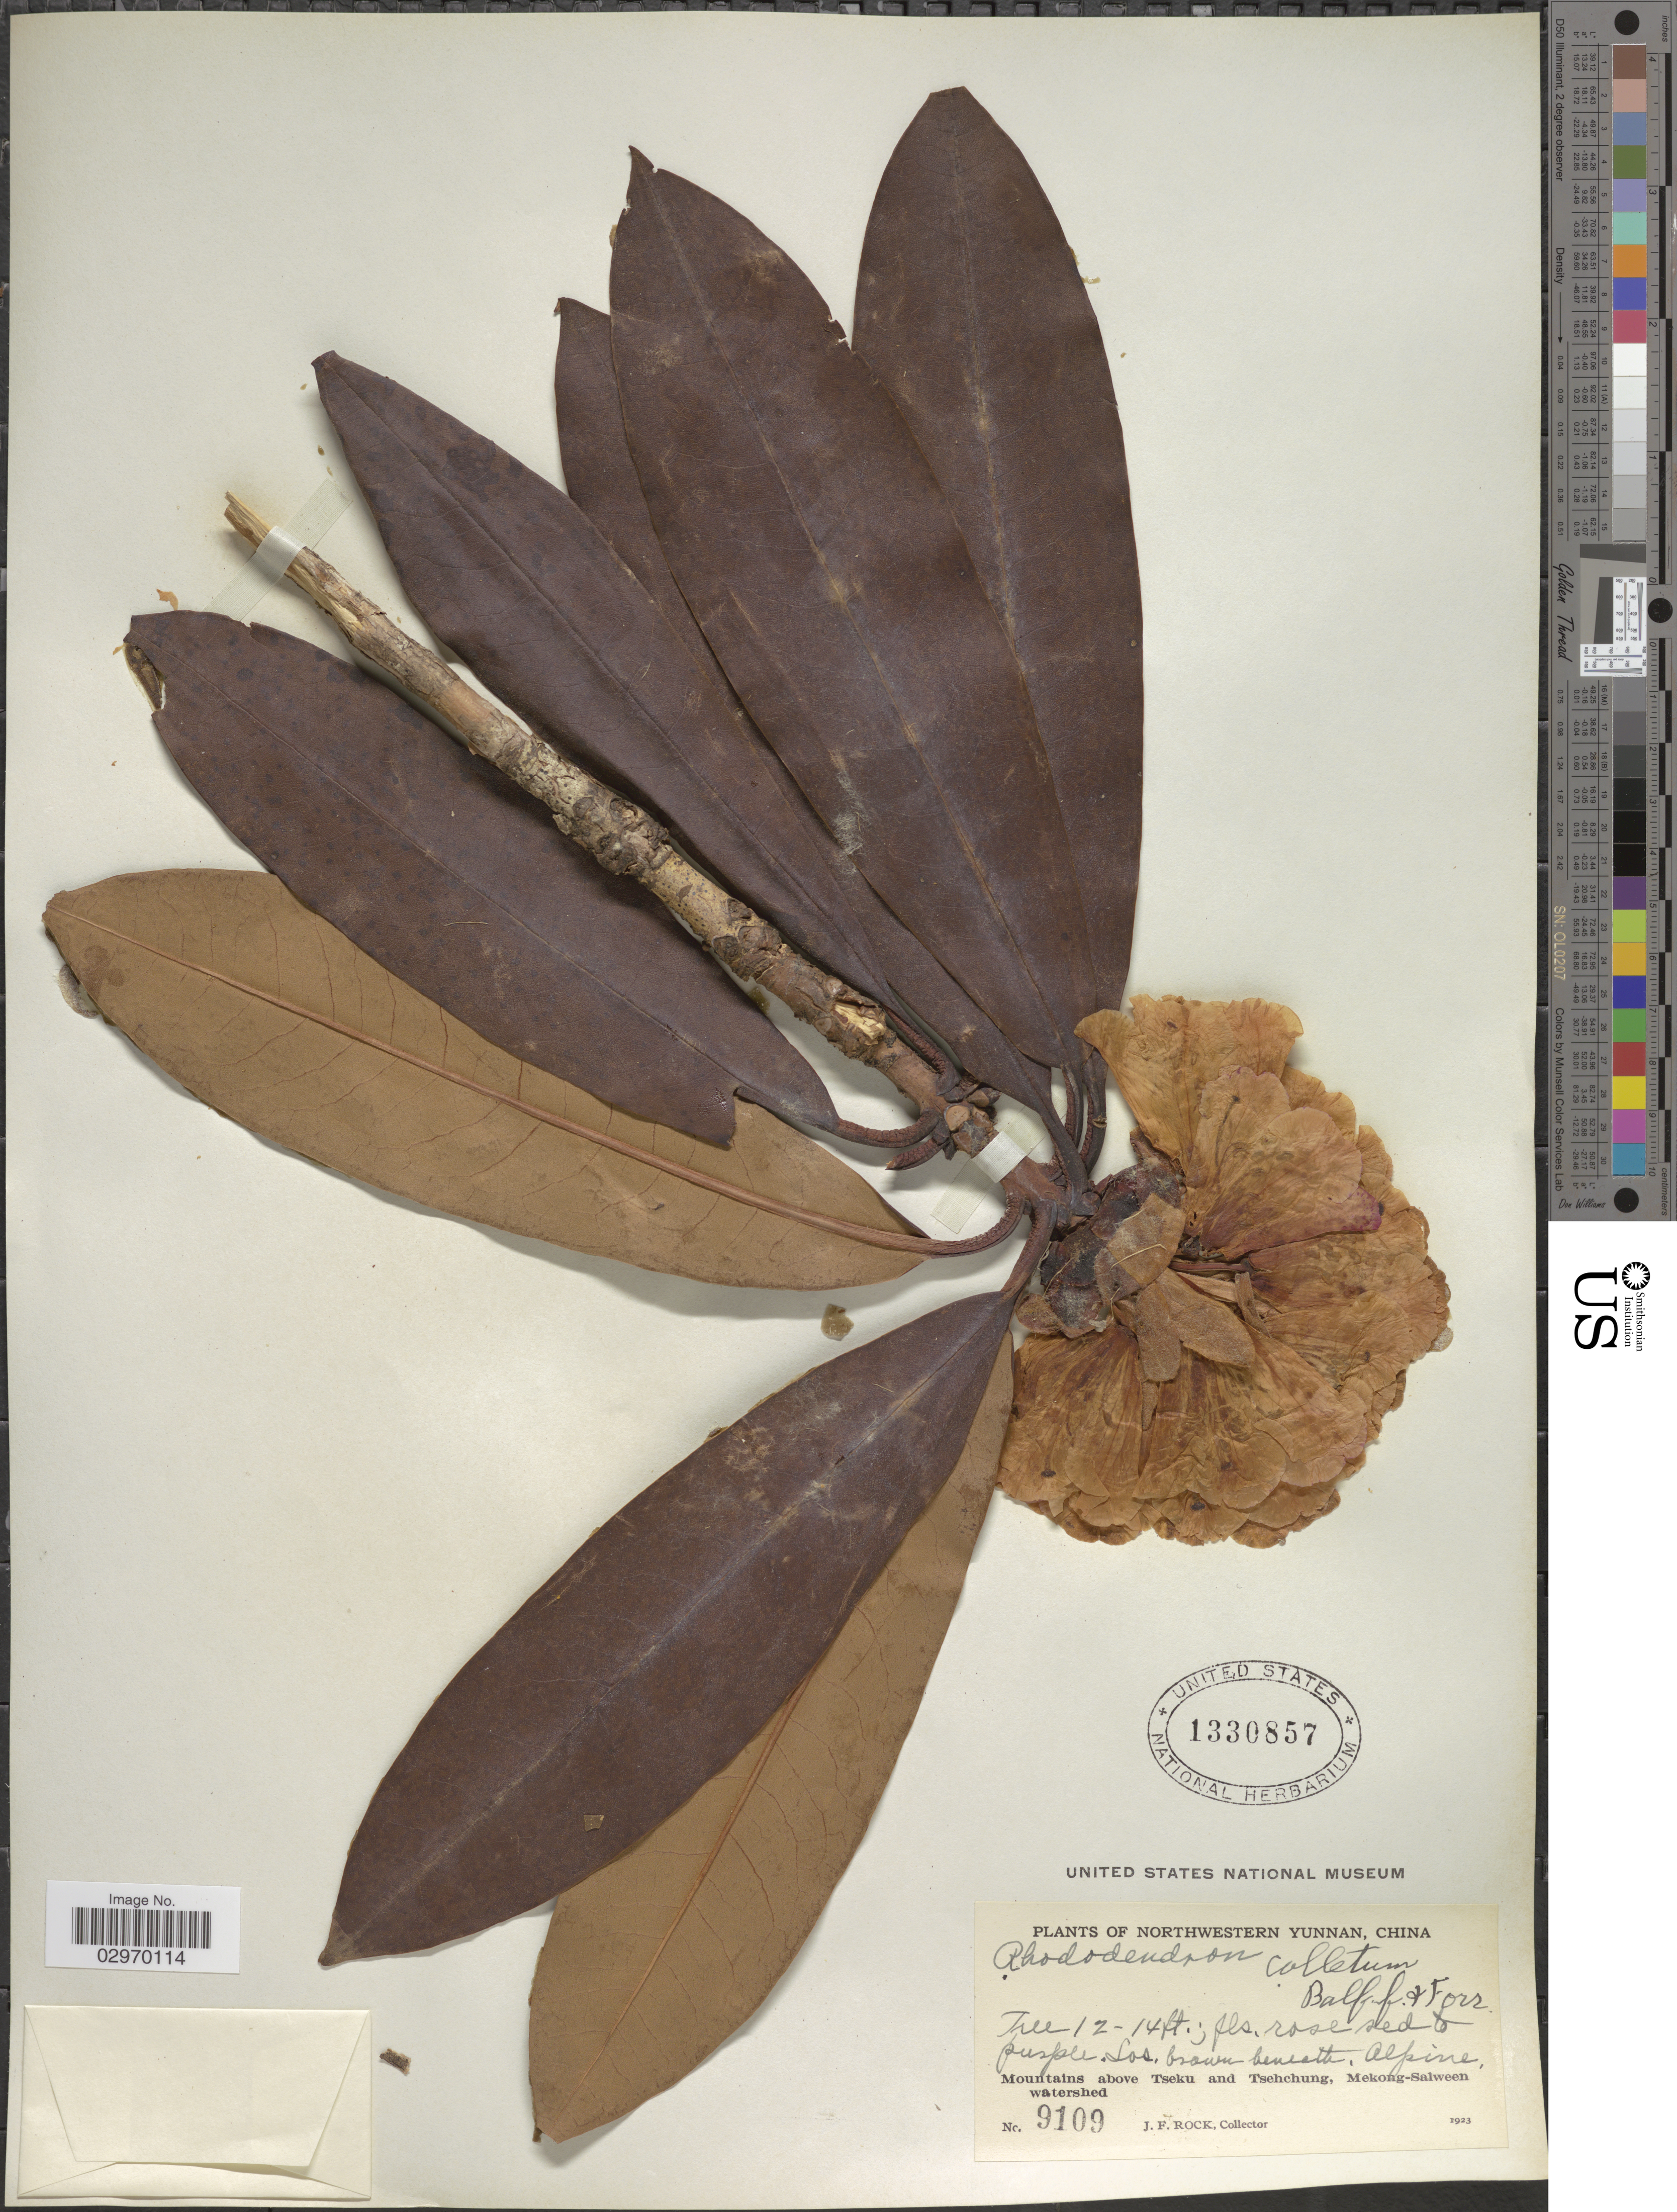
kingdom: Plantae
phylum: Tracheophyta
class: Magnoliopsida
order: Ericales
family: Ericaceae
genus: Rhododendron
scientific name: Rhododendron colletum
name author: Balf. f. & Forrest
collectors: J. Rock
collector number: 9109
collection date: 1923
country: China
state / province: Yunnan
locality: Northwestern Yunnan. Mountains above Tseku and Tsehchung, Mekong-Salween watershed.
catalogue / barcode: US 1330857